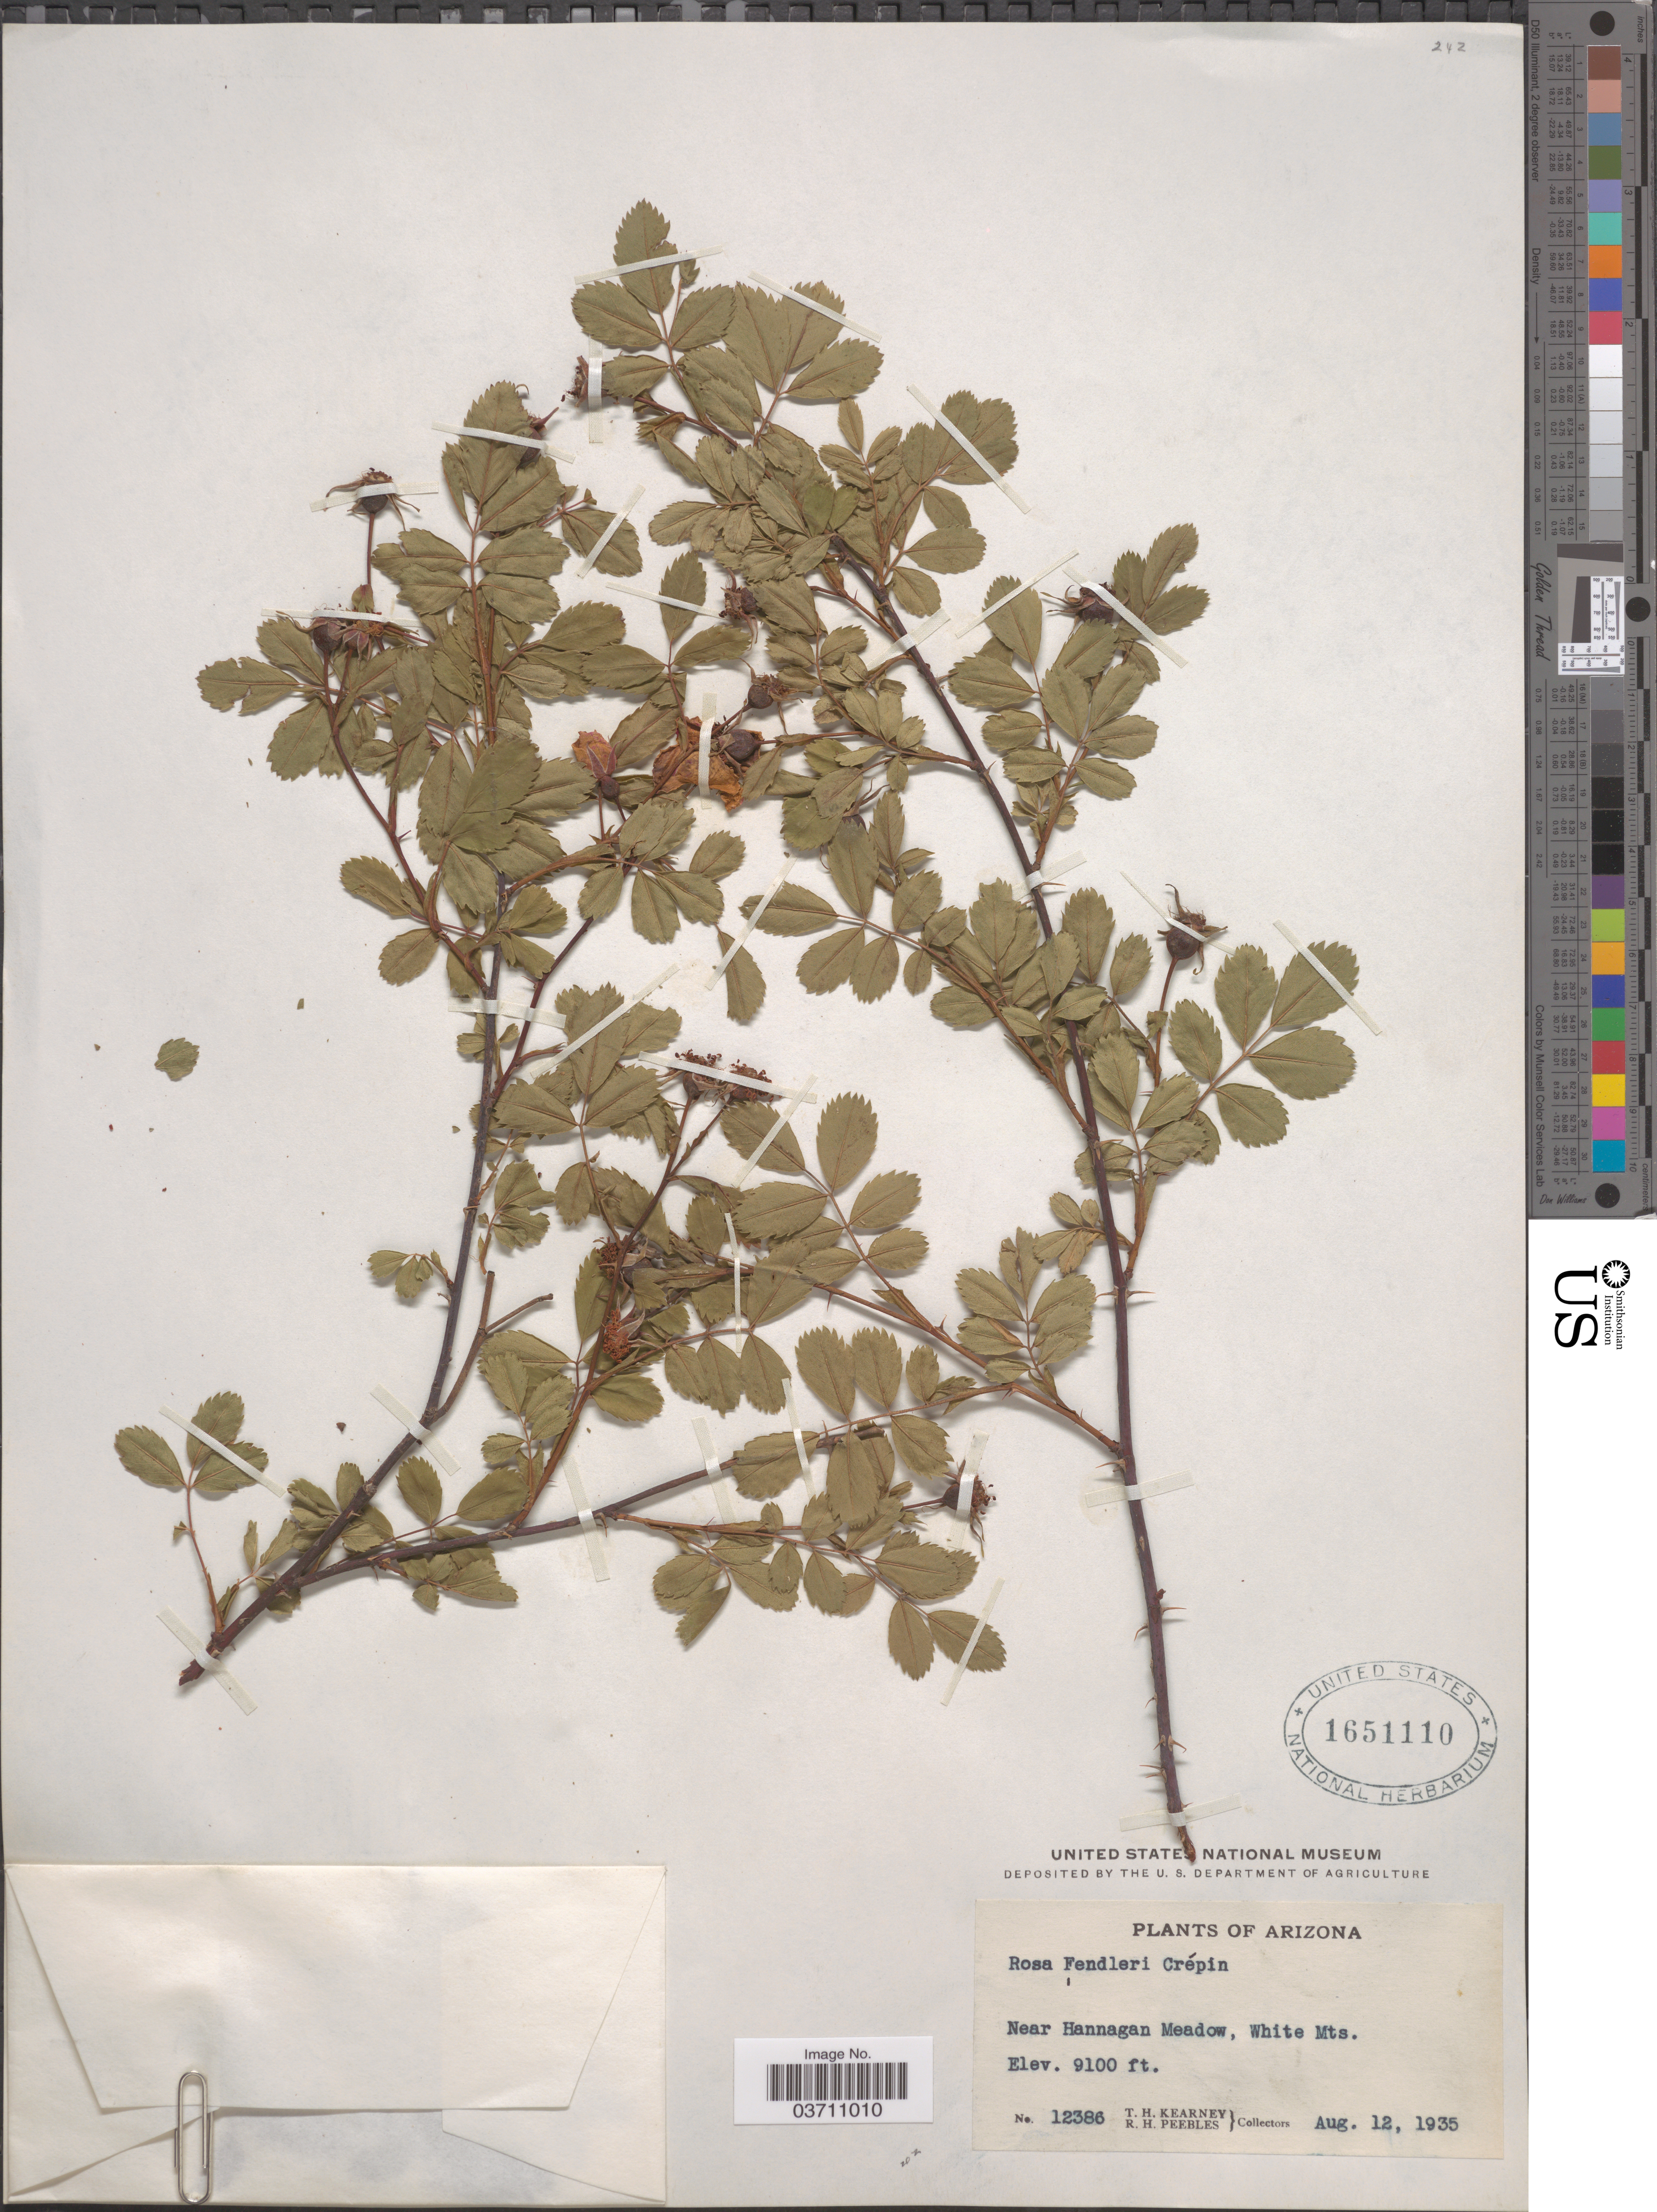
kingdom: Plantae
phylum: Tracheophyta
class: Magnoliopsida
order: Rosales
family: Rosaceae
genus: Rosa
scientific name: Rosa fendleri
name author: Crép.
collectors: T. H. Kearney & R. H. Peebles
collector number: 12386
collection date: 1935-08-12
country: United States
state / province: Arizona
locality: Near Hannagan Meadow, White Mts.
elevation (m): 2774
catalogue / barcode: US 1651110